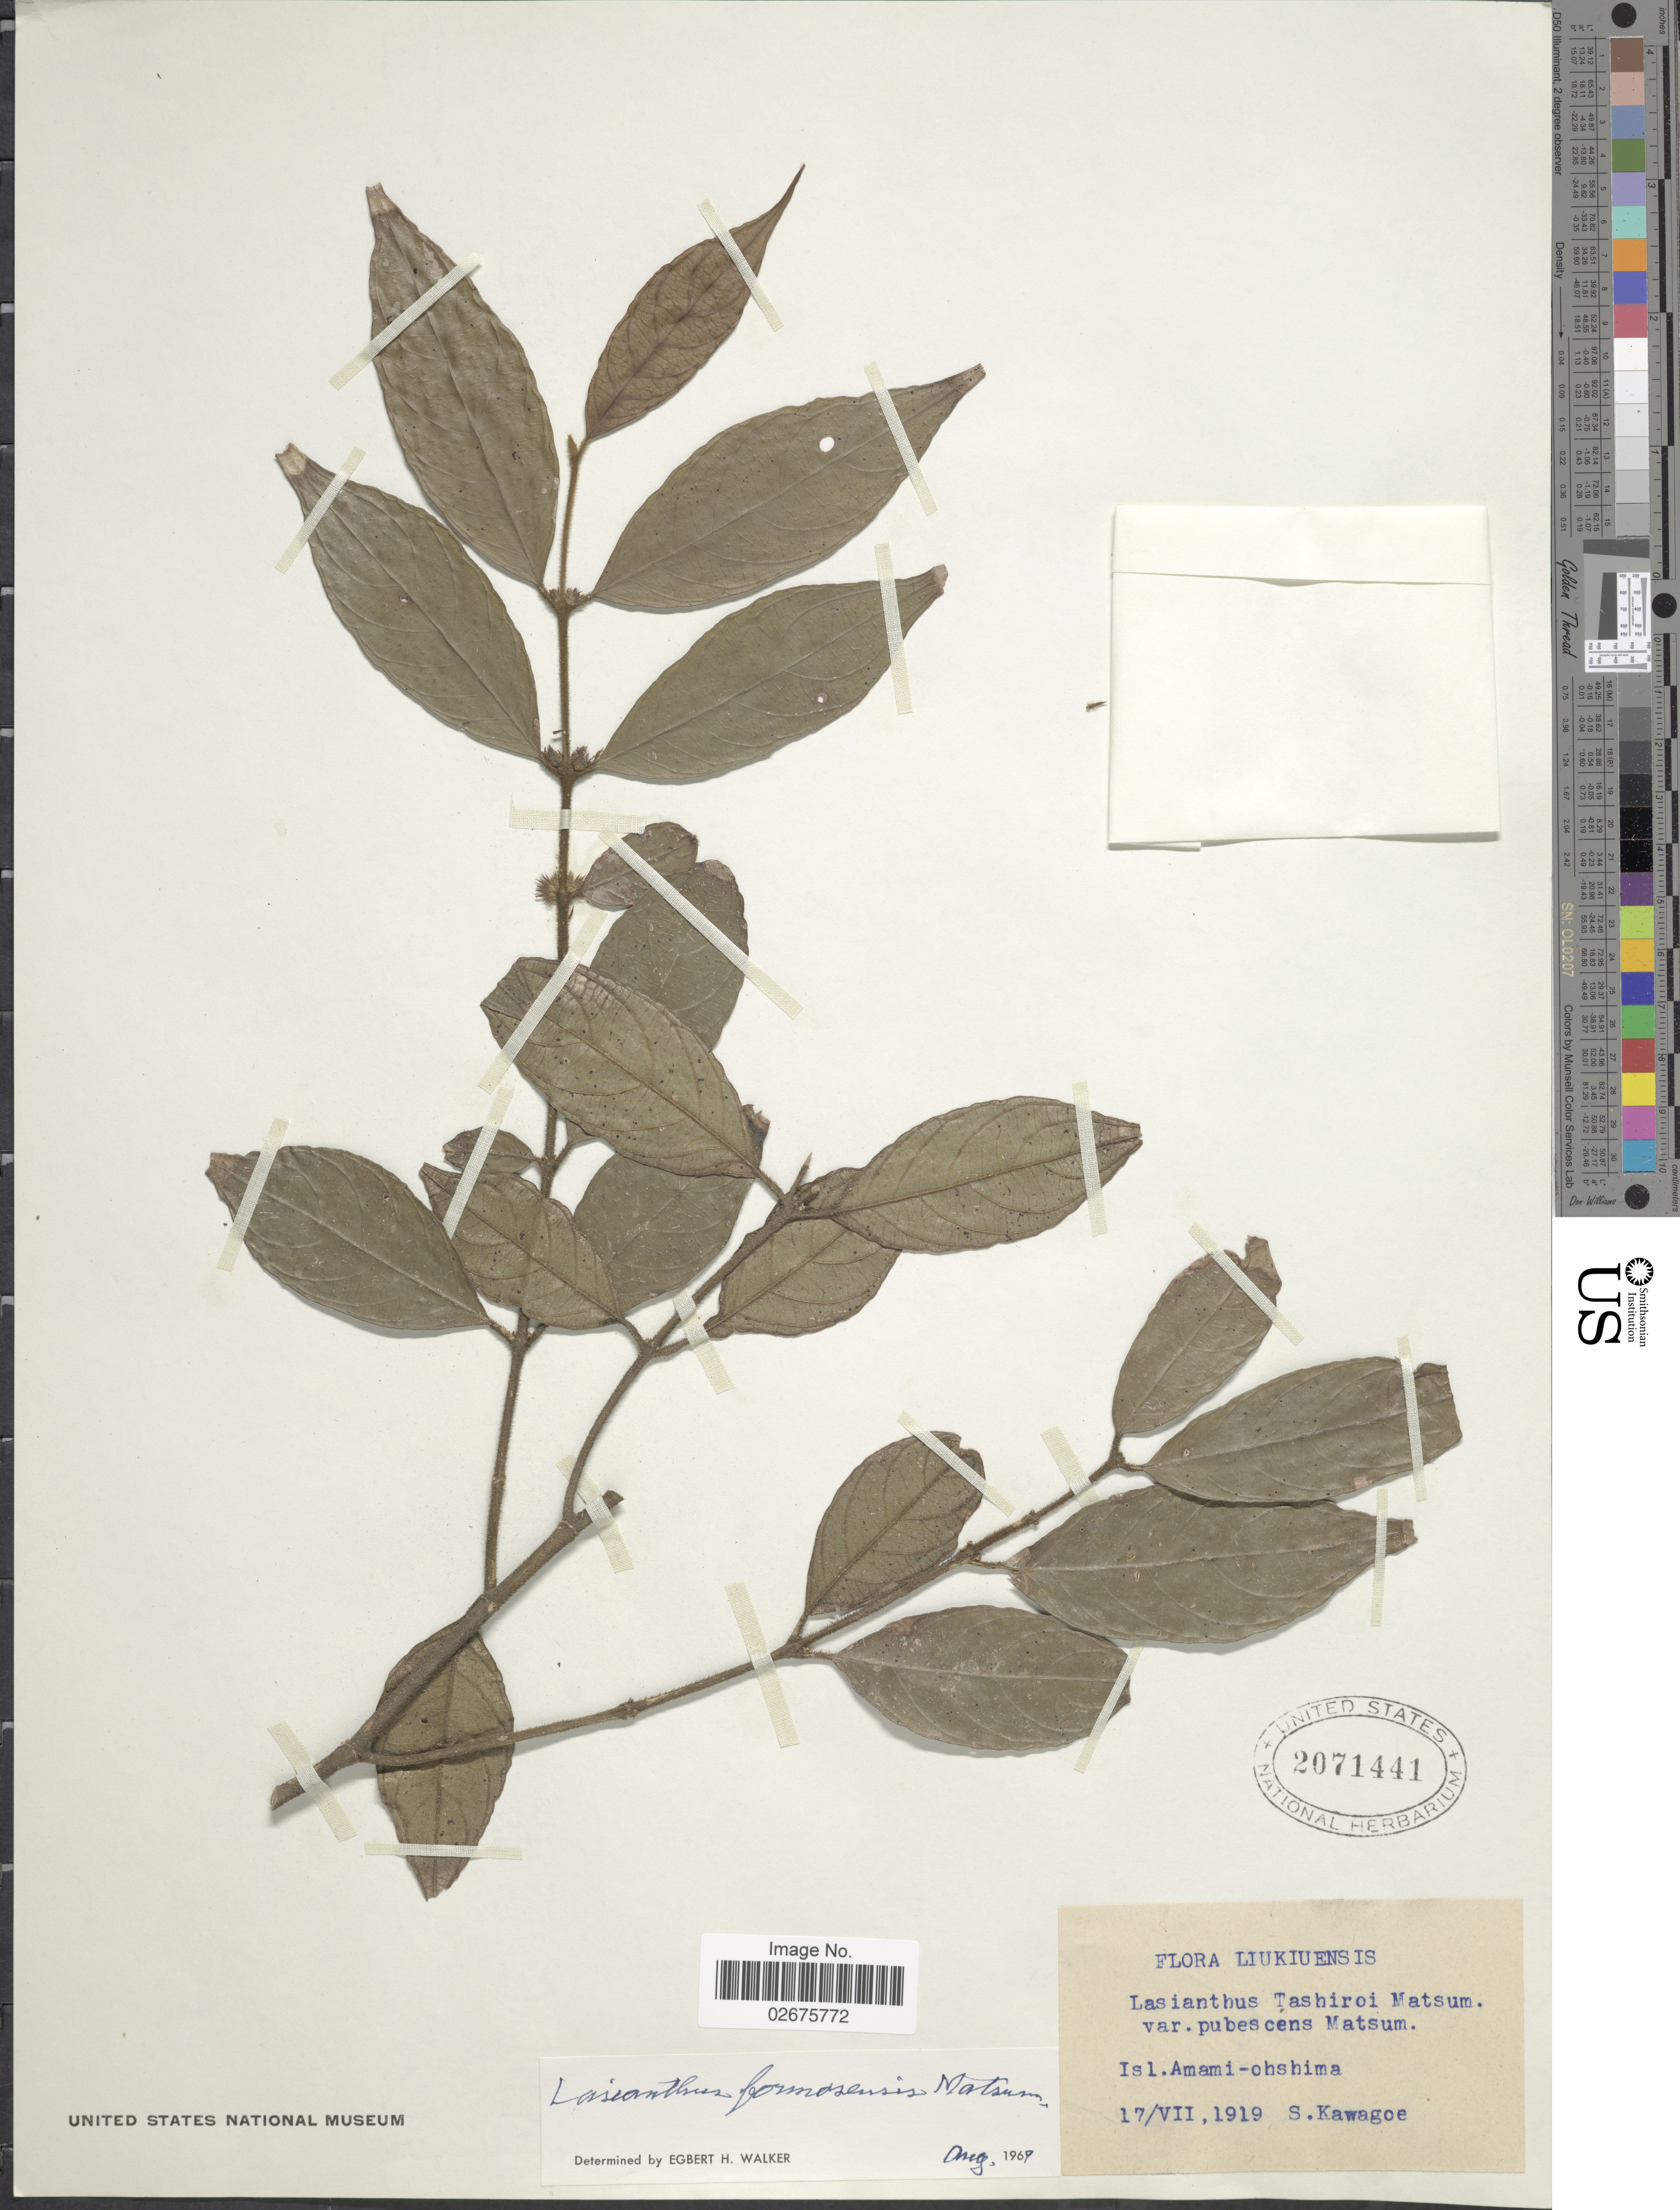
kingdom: Plantae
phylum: Tracheophyta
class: Magnoliopsida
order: Gentianales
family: Rubiaceae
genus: Lasianthus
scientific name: Lasianthus formosensis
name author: Matsum.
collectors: S. Kawagoe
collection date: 1919-07-17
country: Japan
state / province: Okinawa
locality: Liukiuensis, Isl. Amami-oshima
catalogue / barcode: US 2071441